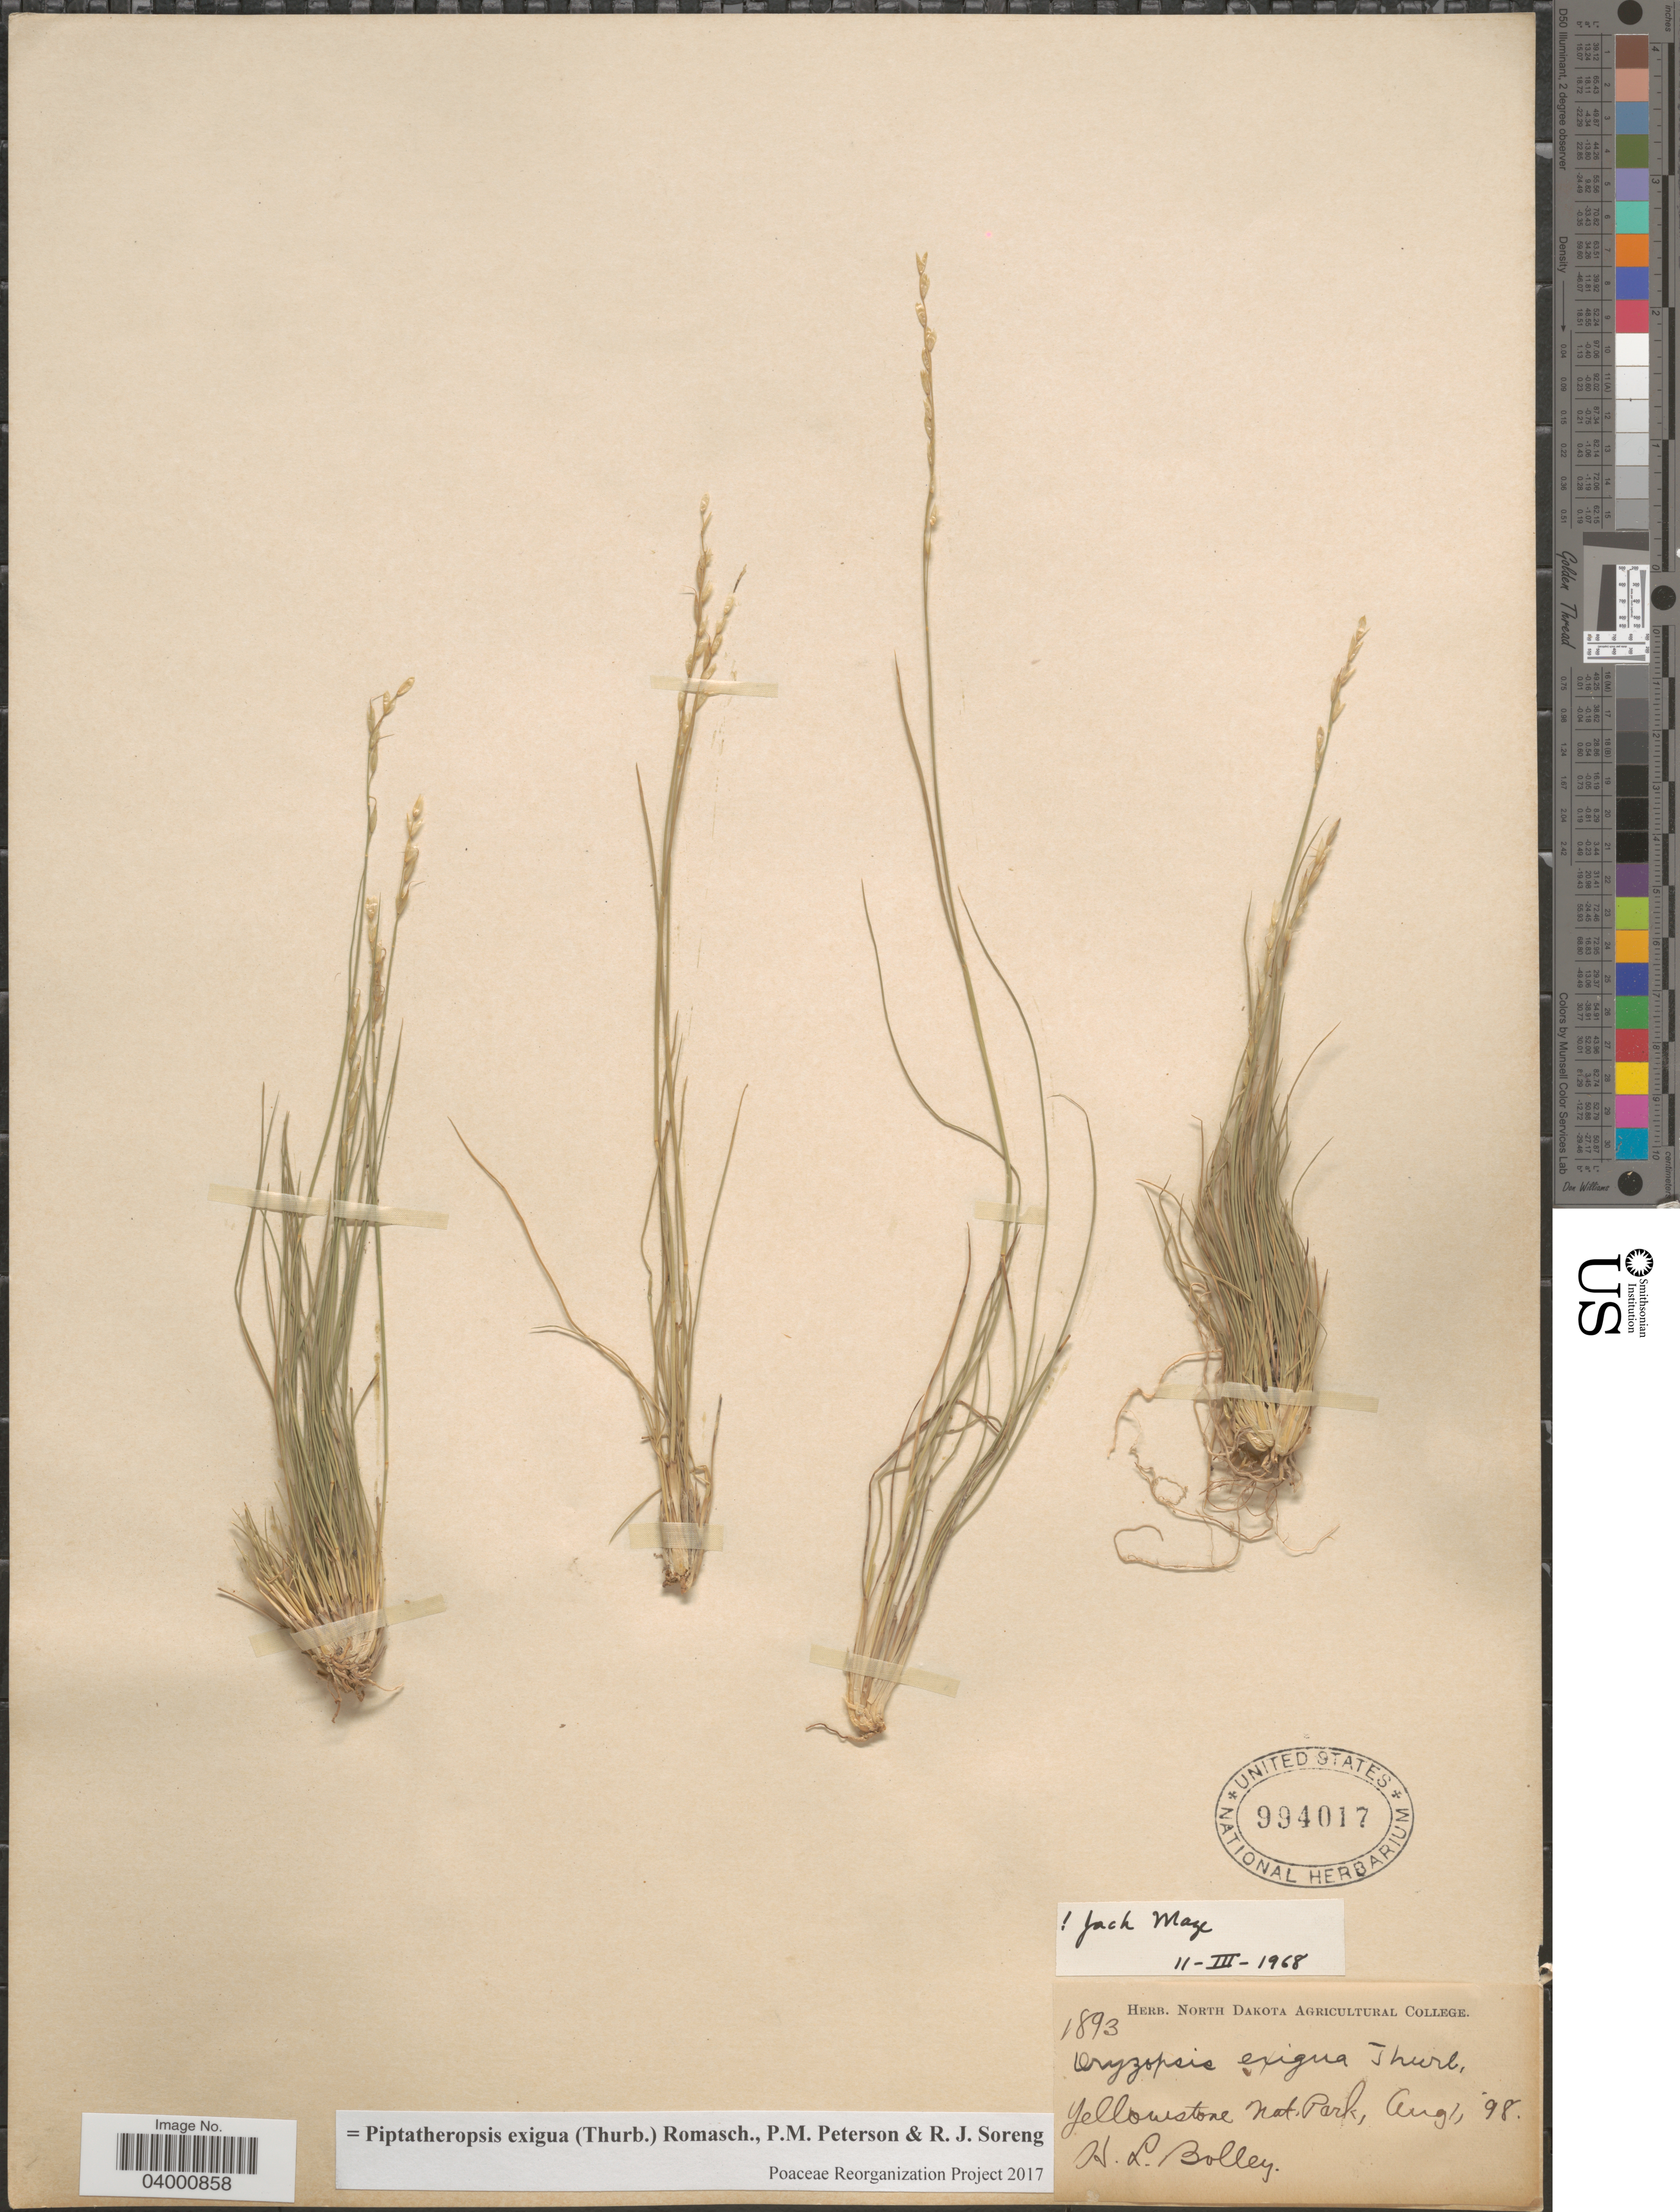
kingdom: Plantae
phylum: Tracheophyta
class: Liliopsida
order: Poales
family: Poaceae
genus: Piptatheropsis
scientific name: Piptatheropsis exigua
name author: (Thurb.) Romasch. et al.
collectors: H. Bolley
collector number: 1893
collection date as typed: Transcribed d/m/y: 1/8/98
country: United States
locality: Yellowstone Nat. Park.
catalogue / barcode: US 994017